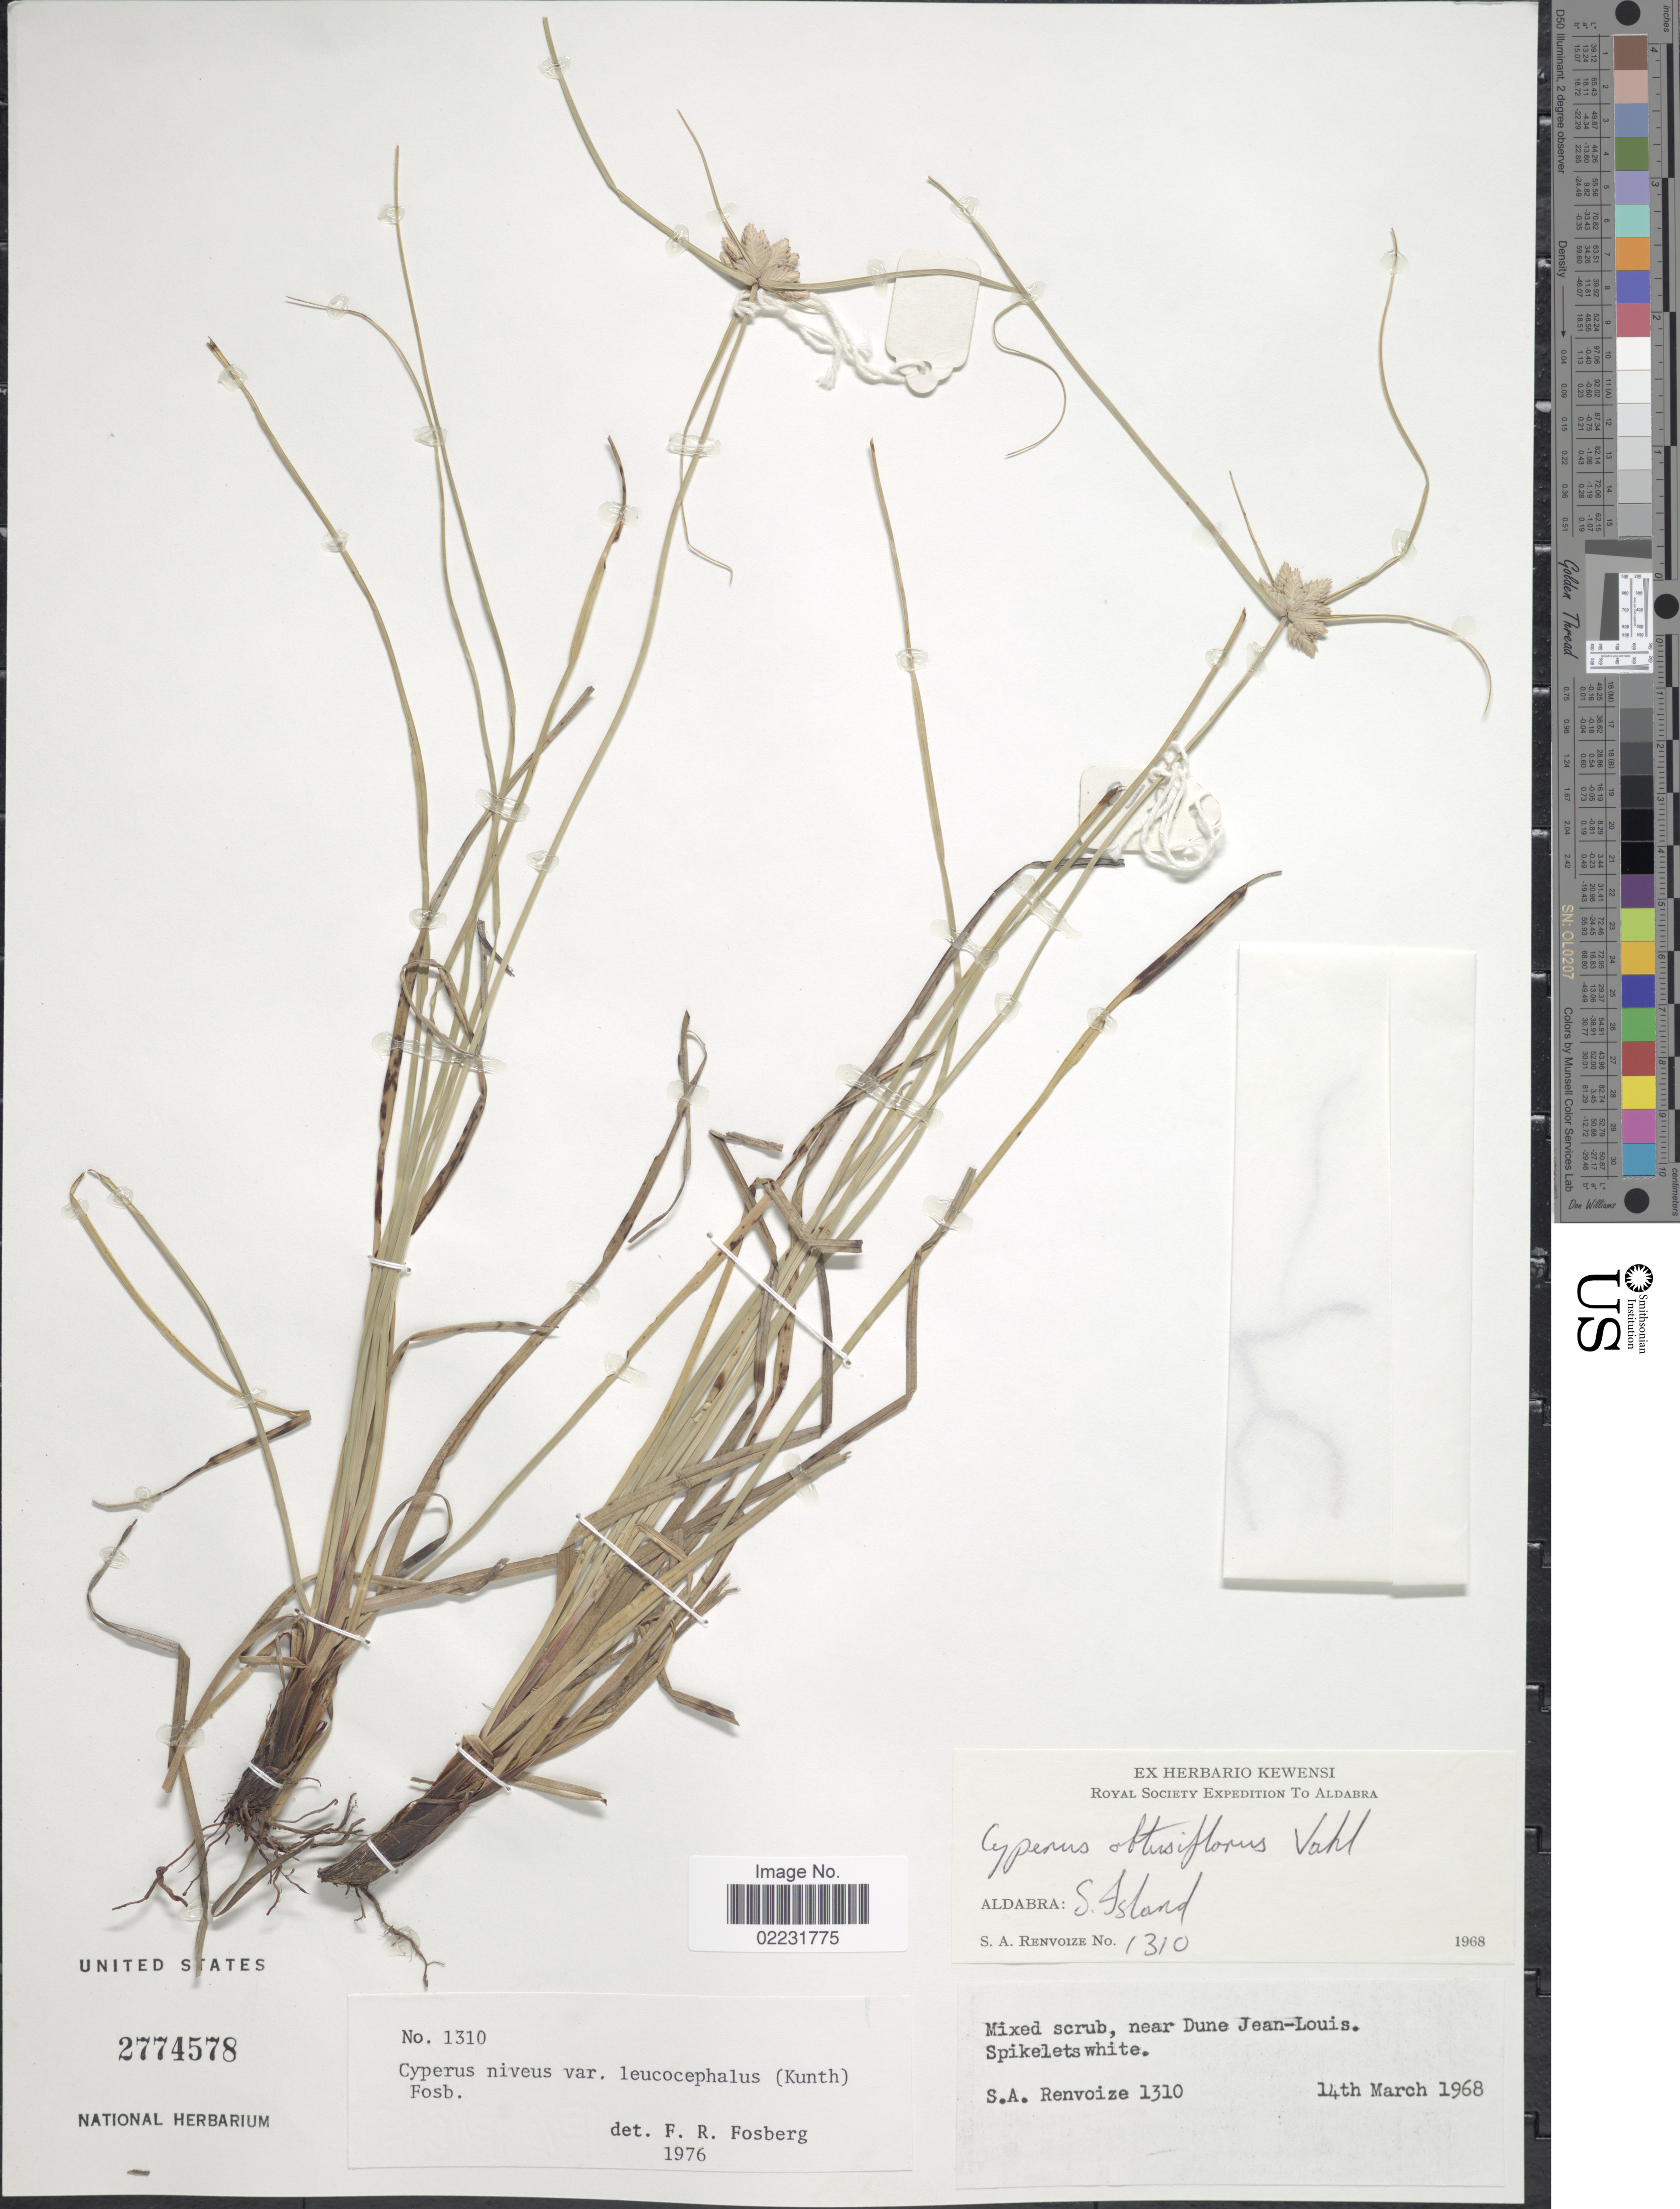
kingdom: Plantae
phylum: Tracheophyta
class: Liliopsida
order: Poales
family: Cyperaceae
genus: Cyperus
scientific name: Cyperus niveus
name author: Retz.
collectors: S. A. Renvoize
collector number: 1310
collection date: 1968-03-14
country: Seychelles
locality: Aldabra: S. Island, Near Dune Jean-Louis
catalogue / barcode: US 2774578